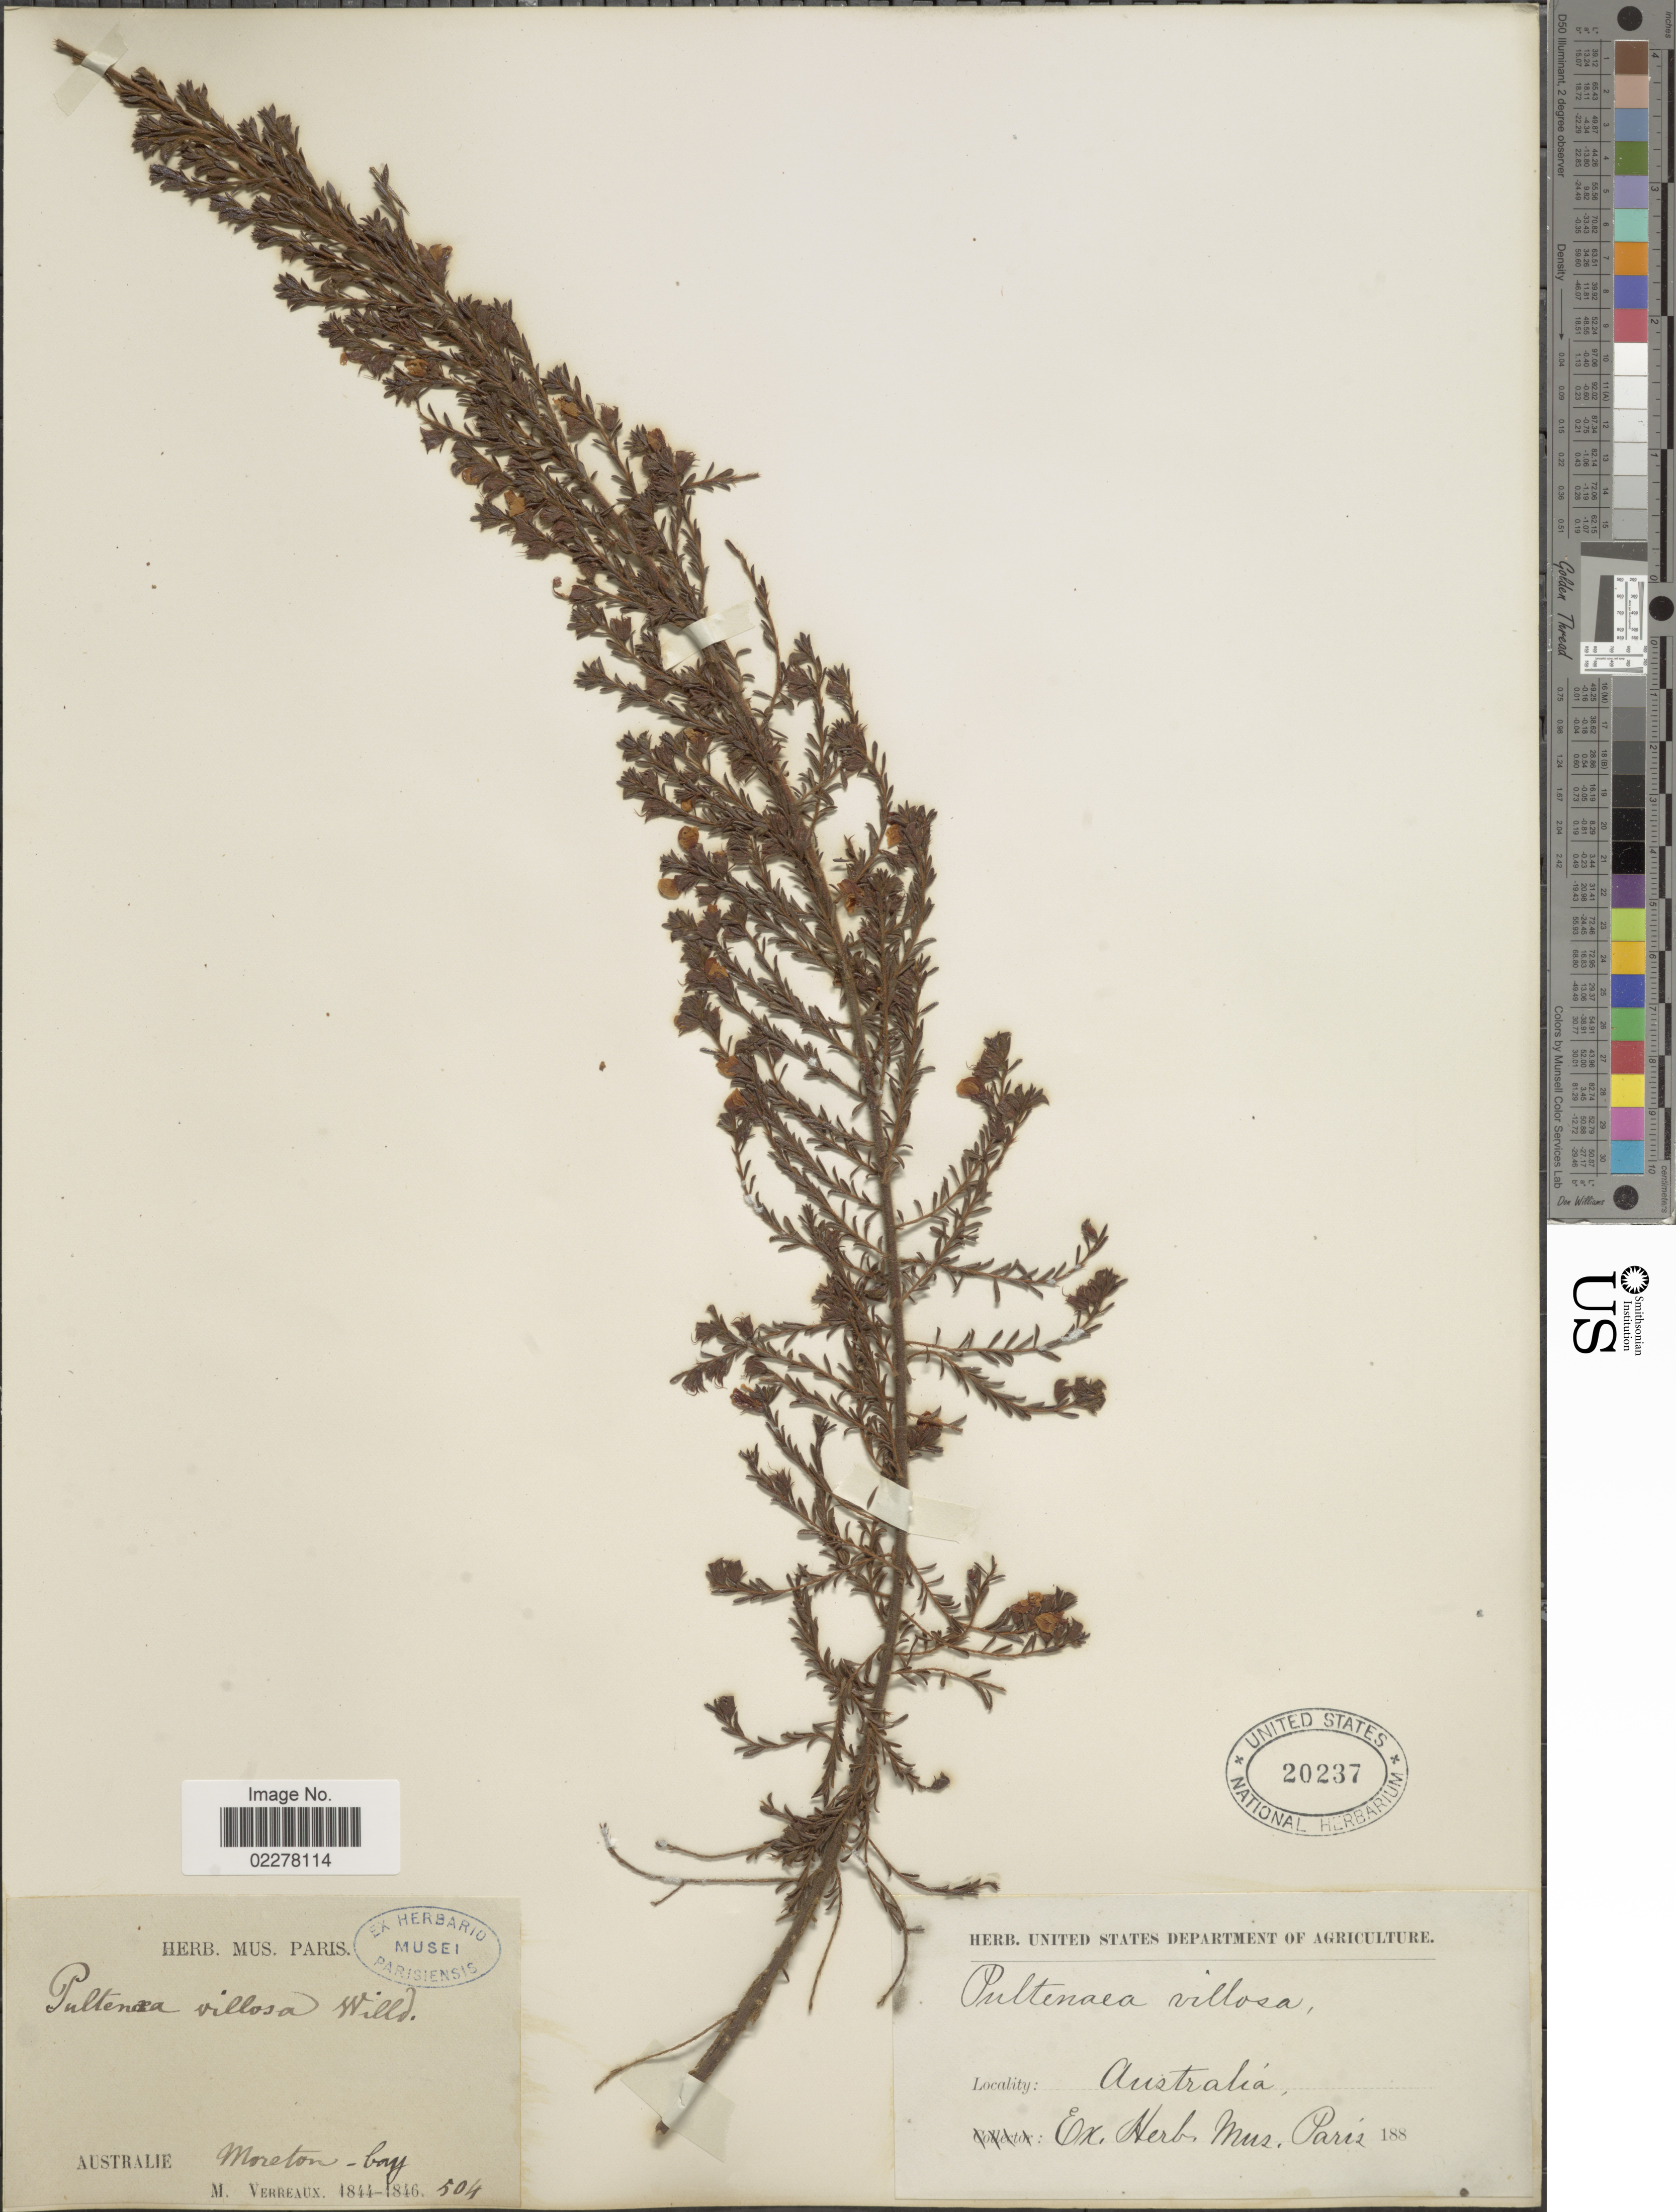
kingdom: Plantae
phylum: Tracheophyta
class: Magnoliopsida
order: Fabales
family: Fabaceae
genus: Pultenaea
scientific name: Pultenaea villosa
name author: Willd.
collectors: M. Verreaux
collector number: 504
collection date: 1844/1846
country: Australia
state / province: Queensland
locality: Australie. Moreton Bay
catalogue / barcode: US 20237